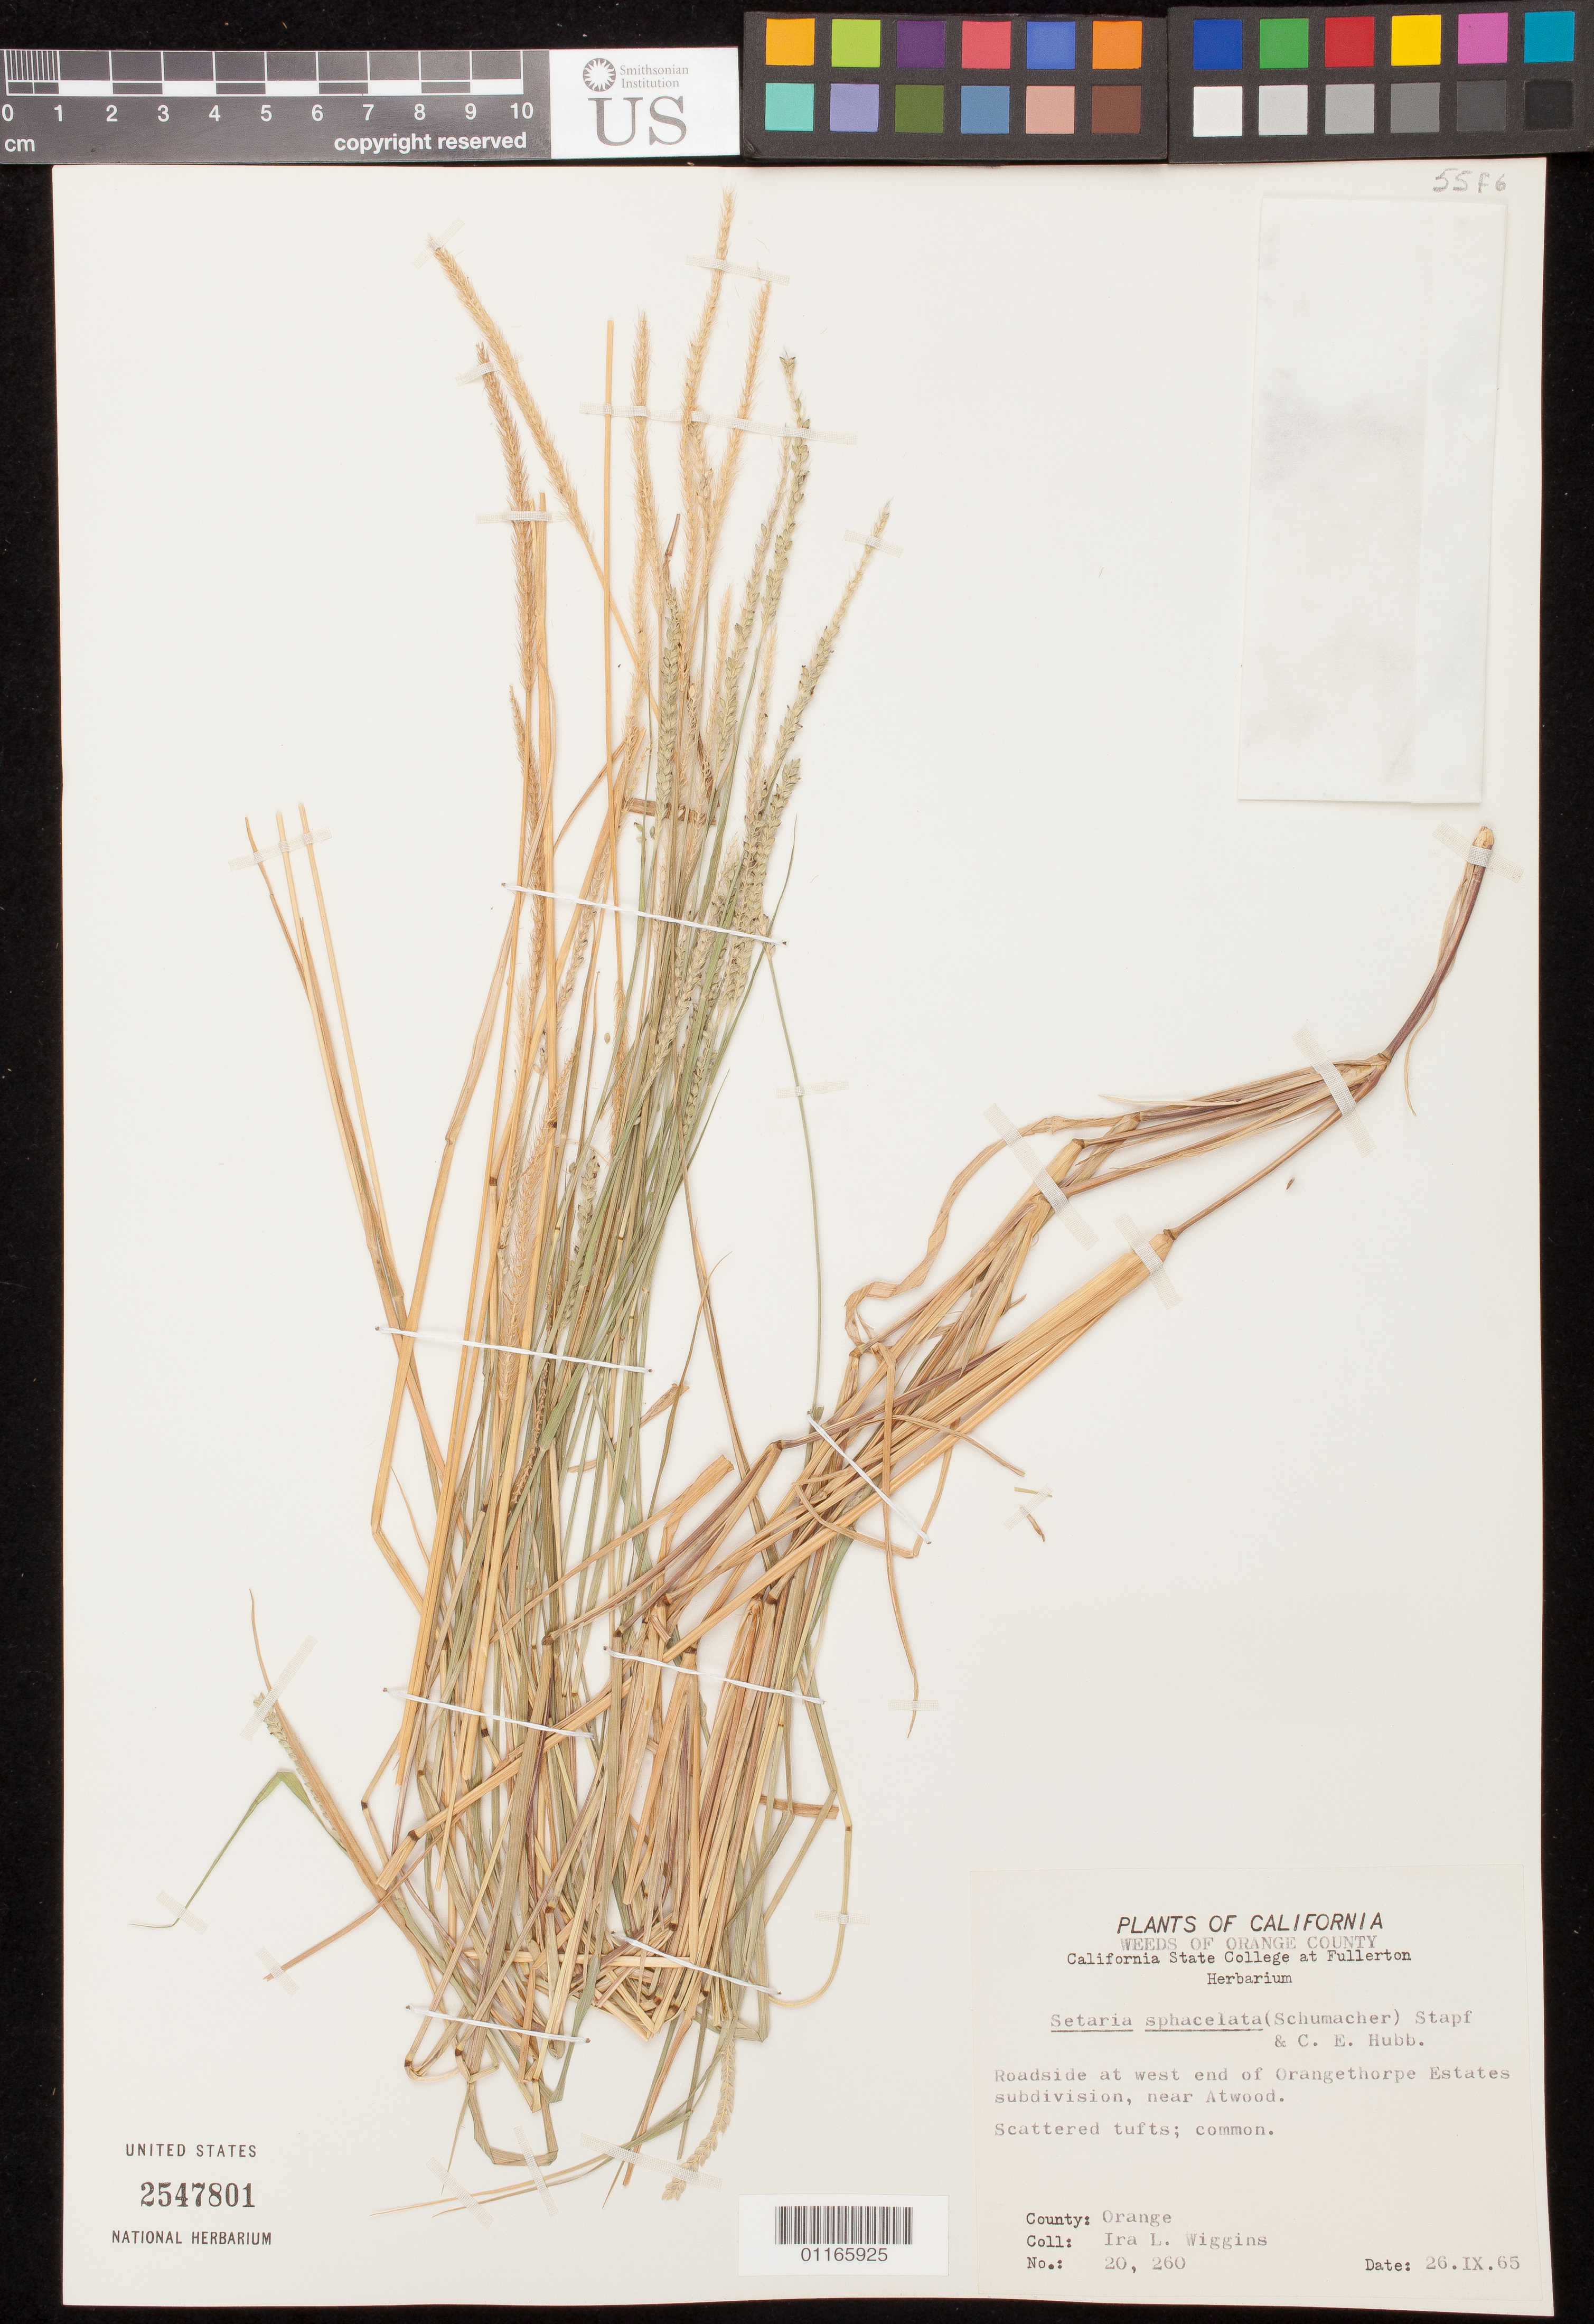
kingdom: Plantae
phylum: Tracheophyta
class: Liliopsida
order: Poales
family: Poaceae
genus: Setaria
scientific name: Setaria sphacelata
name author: (Schumach.) Stapf & Hubb. ex Moss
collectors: I. L. Wiggins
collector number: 20260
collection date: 1965-09-26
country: United States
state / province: California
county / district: Orange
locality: Roadside at west end of Orangethorpe Estates subdivision, near Atwood.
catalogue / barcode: US 2547801